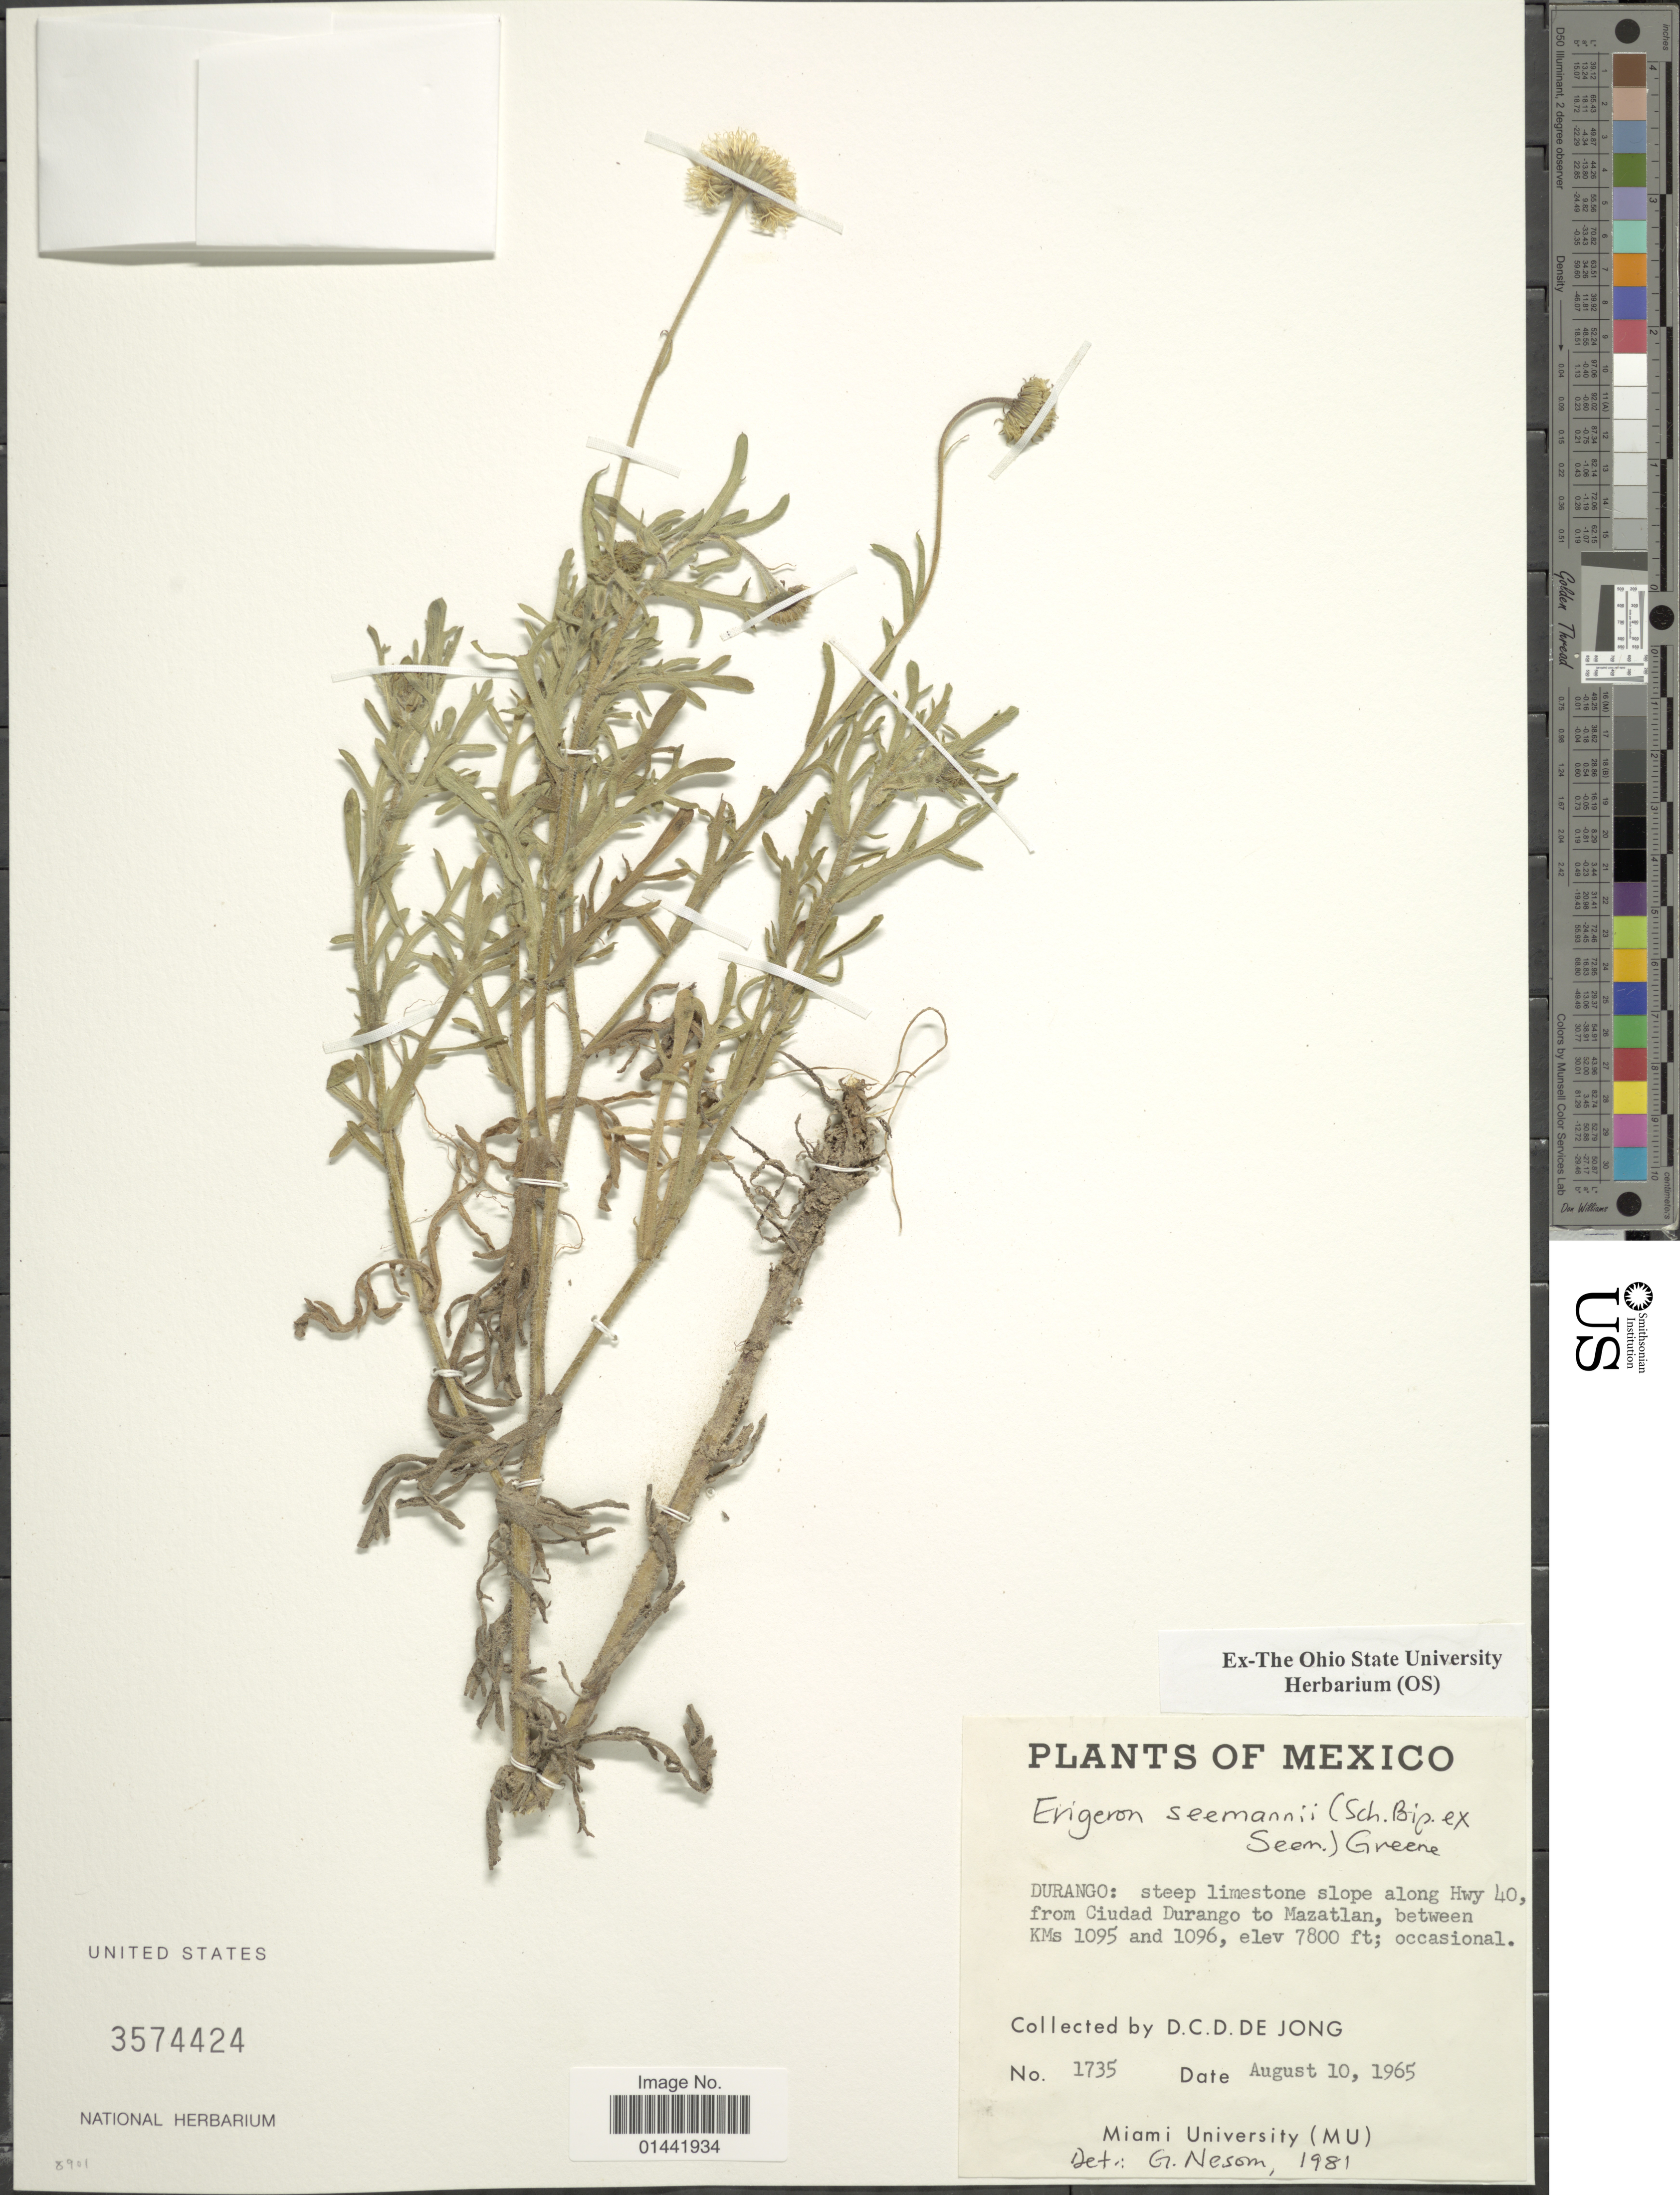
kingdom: Plantae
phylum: Tracheophyta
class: Magnoliopsida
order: Asterales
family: Asteraceae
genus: Erigeron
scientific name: Erigeron seemannii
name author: (Sch. Bip. ex Seem.) Greene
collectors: D. De Jong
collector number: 1735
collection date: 1965-08-10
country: Mexico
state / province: Durango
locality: Steep limestone slope along Hwy 40, from Ciudad Druango to Mazatlan, between KMs 1905 and 1906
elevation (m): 2377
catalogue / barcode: US 3574424